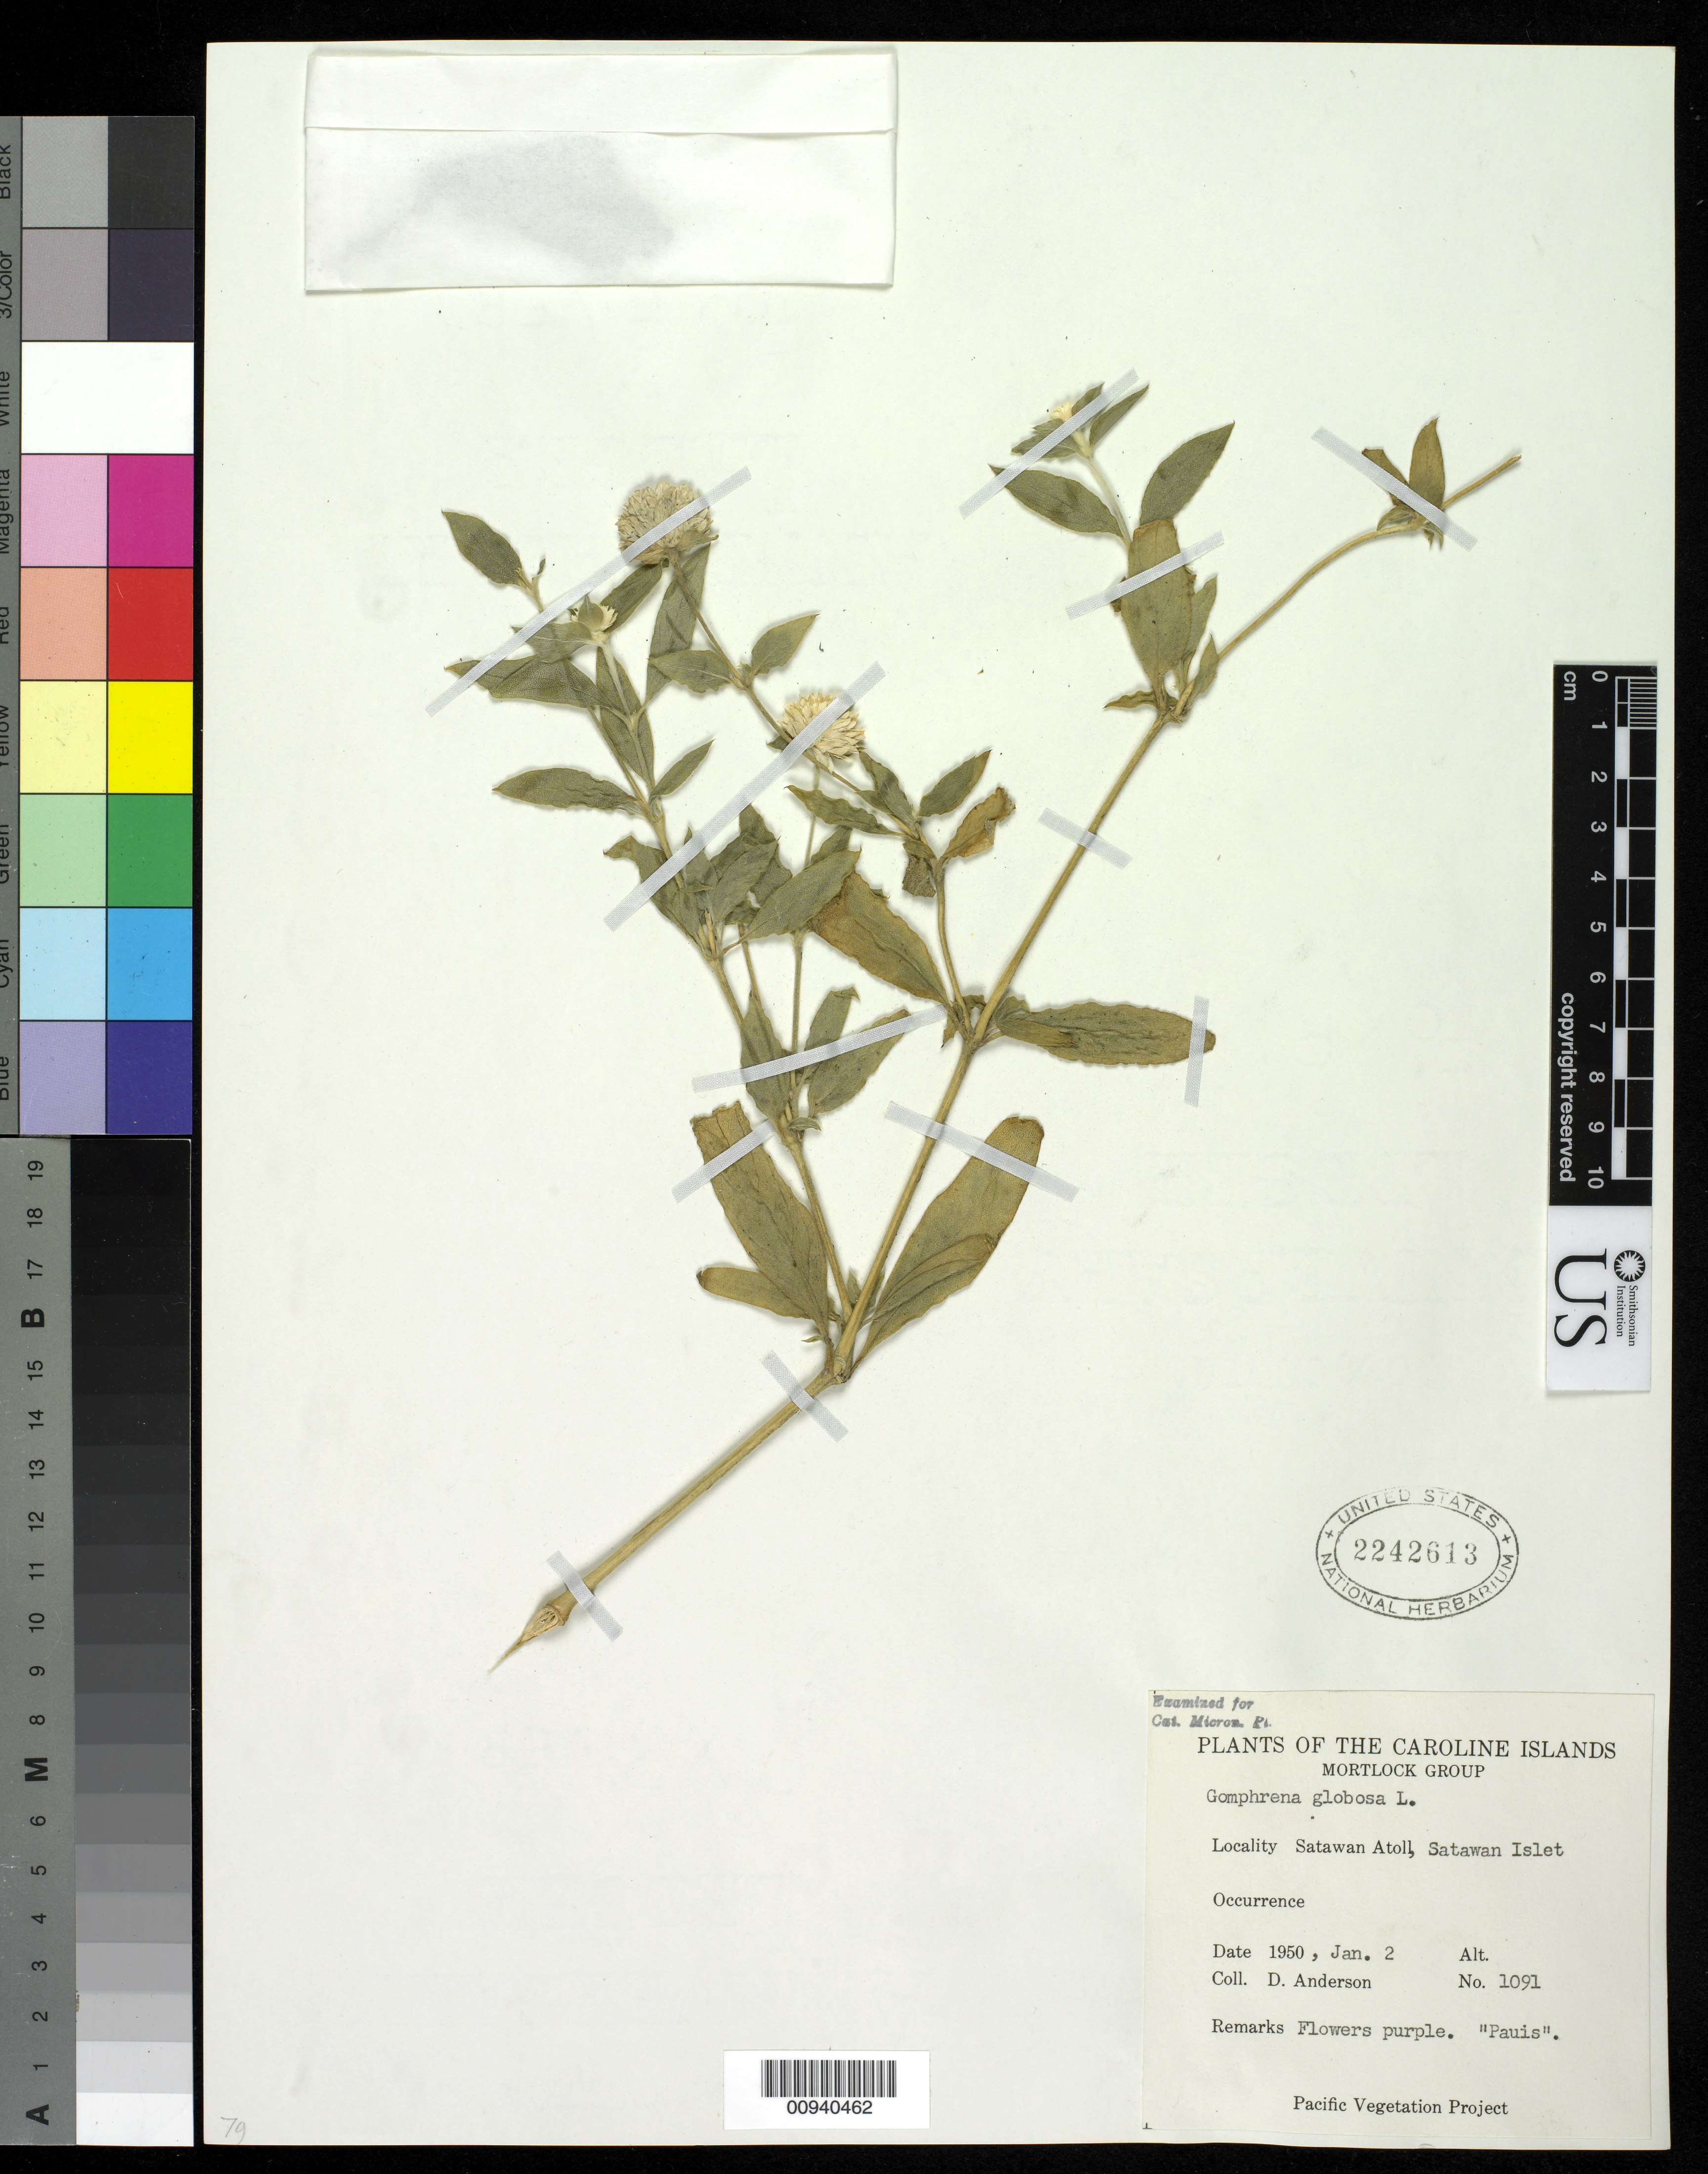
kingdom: Plantae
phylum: Tracheophyta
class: Magnoliopsida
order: Caryophyllales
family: Amaranthaceae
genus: Gomphrena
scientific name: Gomphrena globosa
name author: L.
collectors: D. Anderson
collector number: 1091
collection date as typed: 02 Jan 1950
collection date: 1950-01-02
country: Micronesia, Federated States of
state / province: Truk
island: Satawan Atoll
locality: Satawan Islet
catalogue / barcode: US 2242613